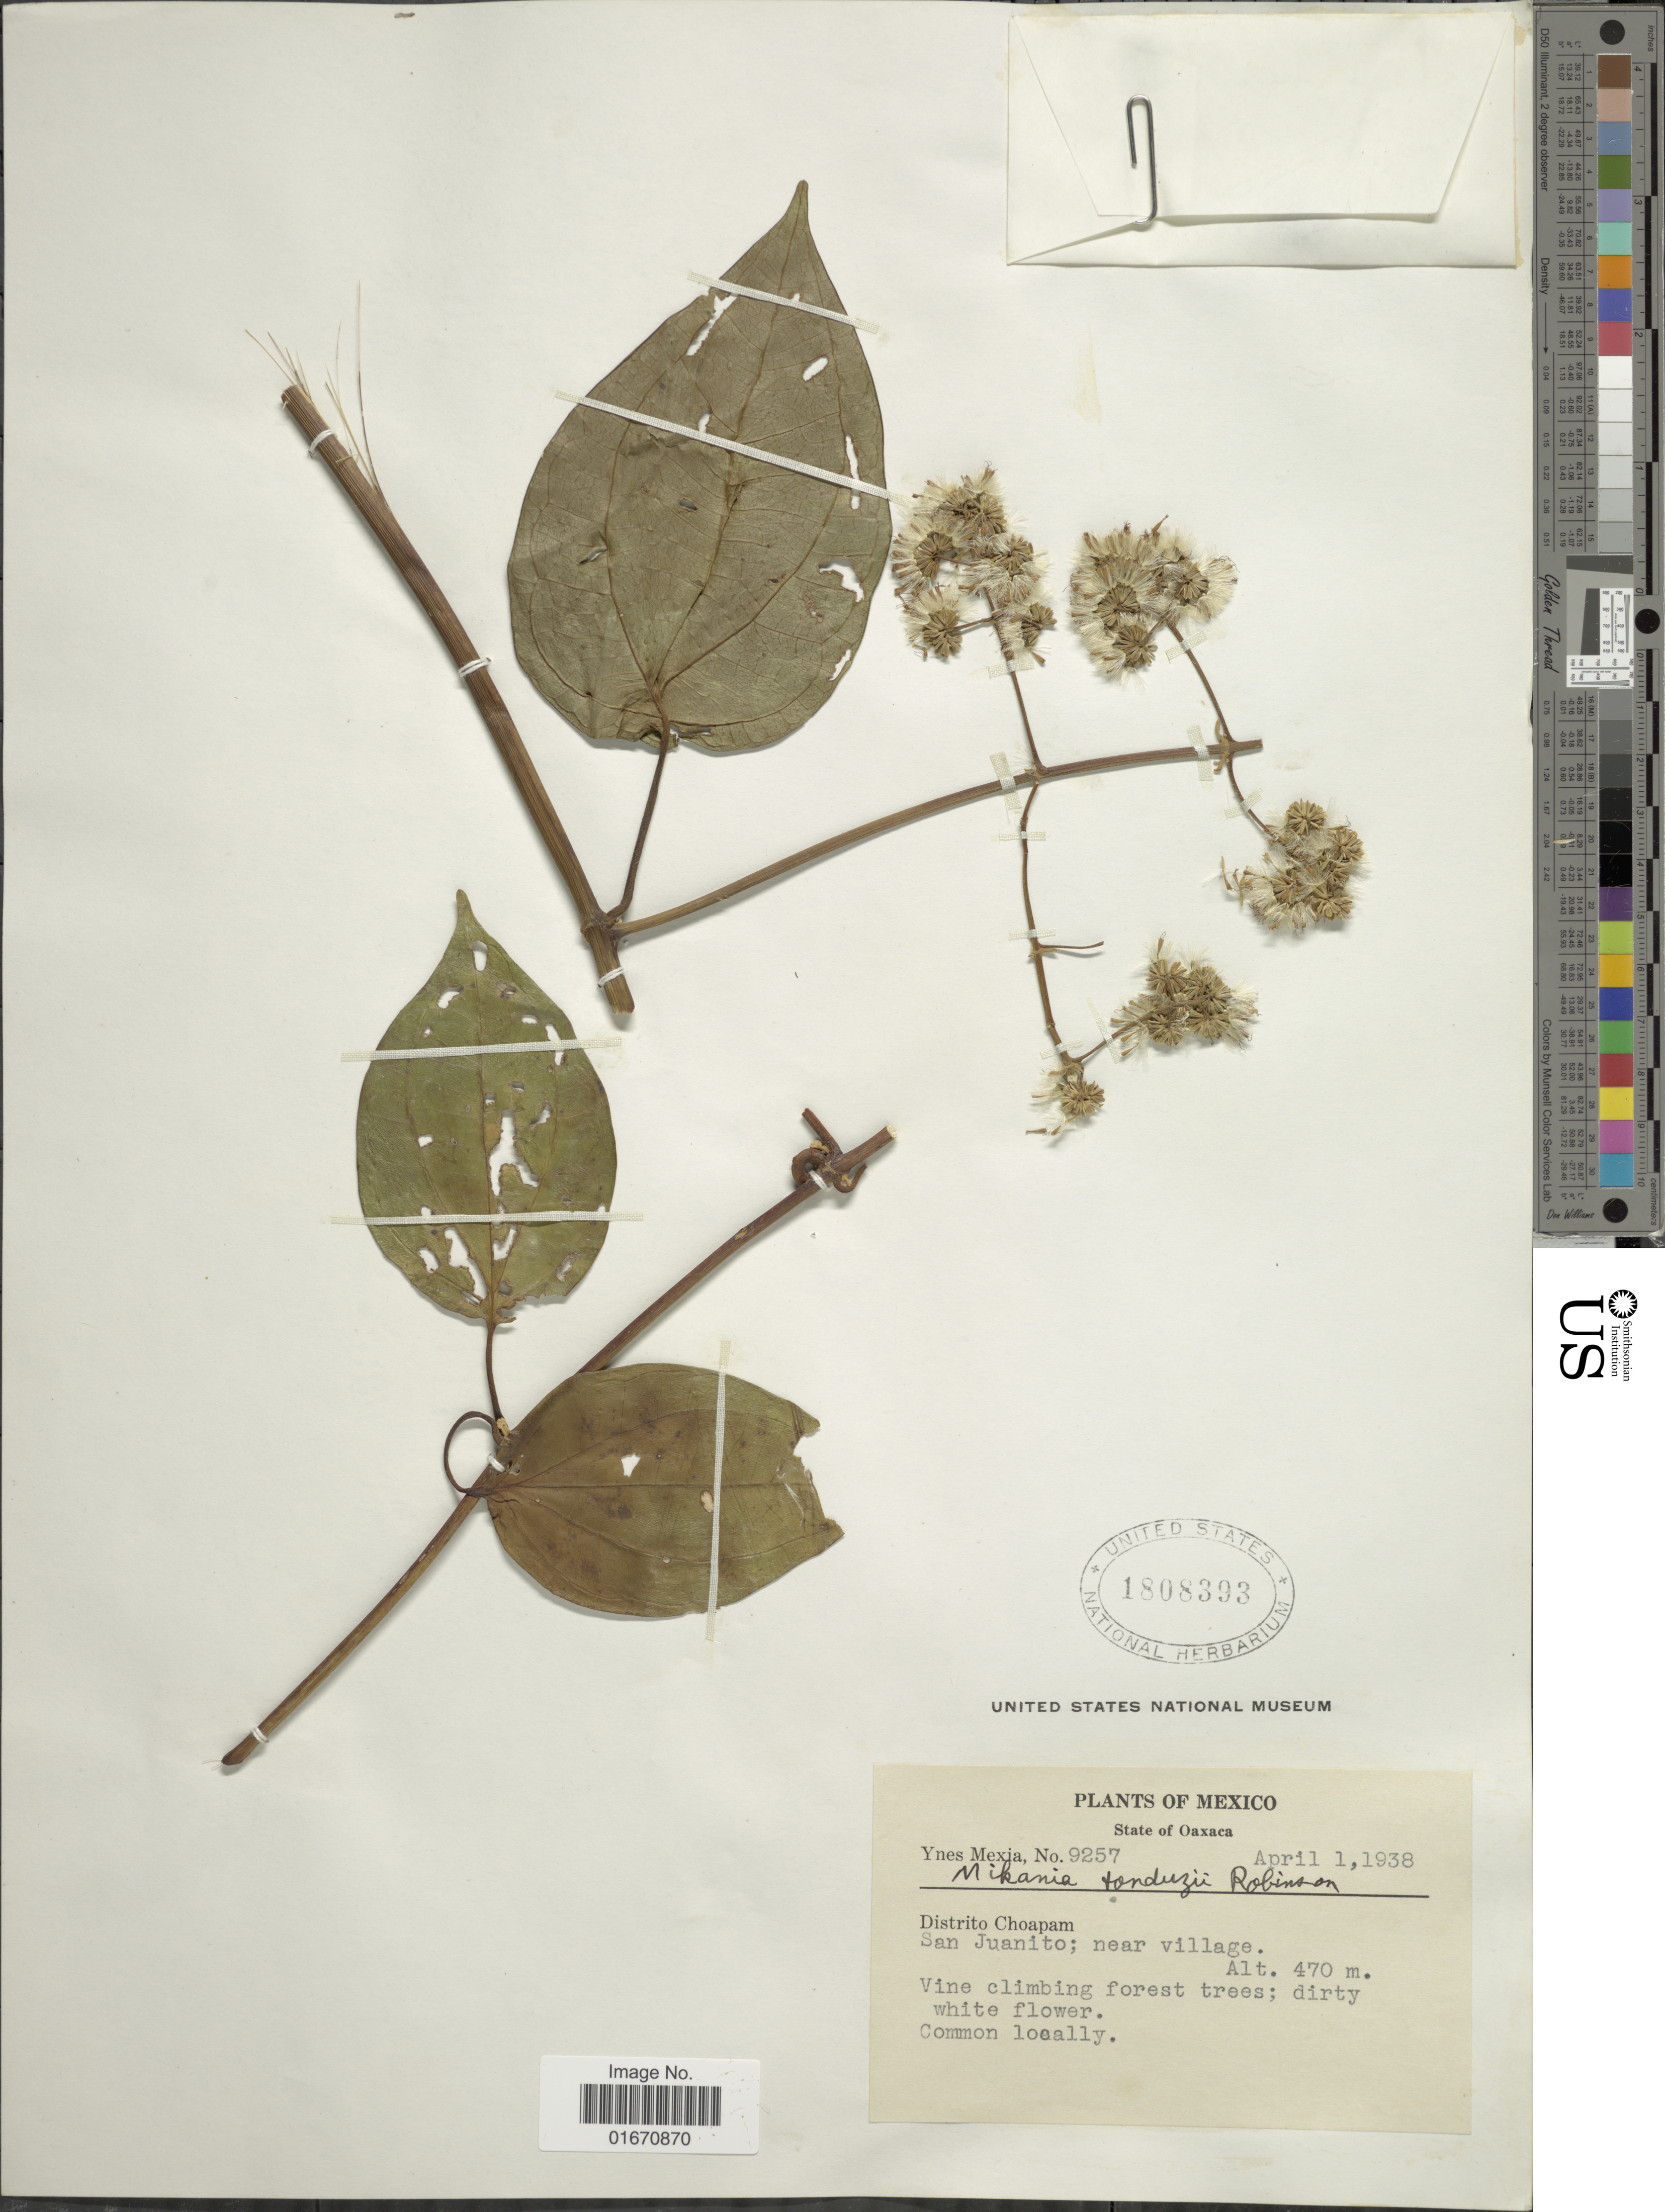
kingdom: Plantae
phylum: Tracheophyta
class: Magnoliopsida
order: Asterales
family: Asteraceae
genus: Mikania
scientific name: Mikania tonduzii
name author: B.L. Rob.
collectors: Y. Mexia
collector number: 9257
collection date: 1938-04-01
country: Mexico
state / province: Oaxaca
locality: Distrito Choapam, San Juanito, near village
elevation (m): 470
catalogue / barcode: US 1808393